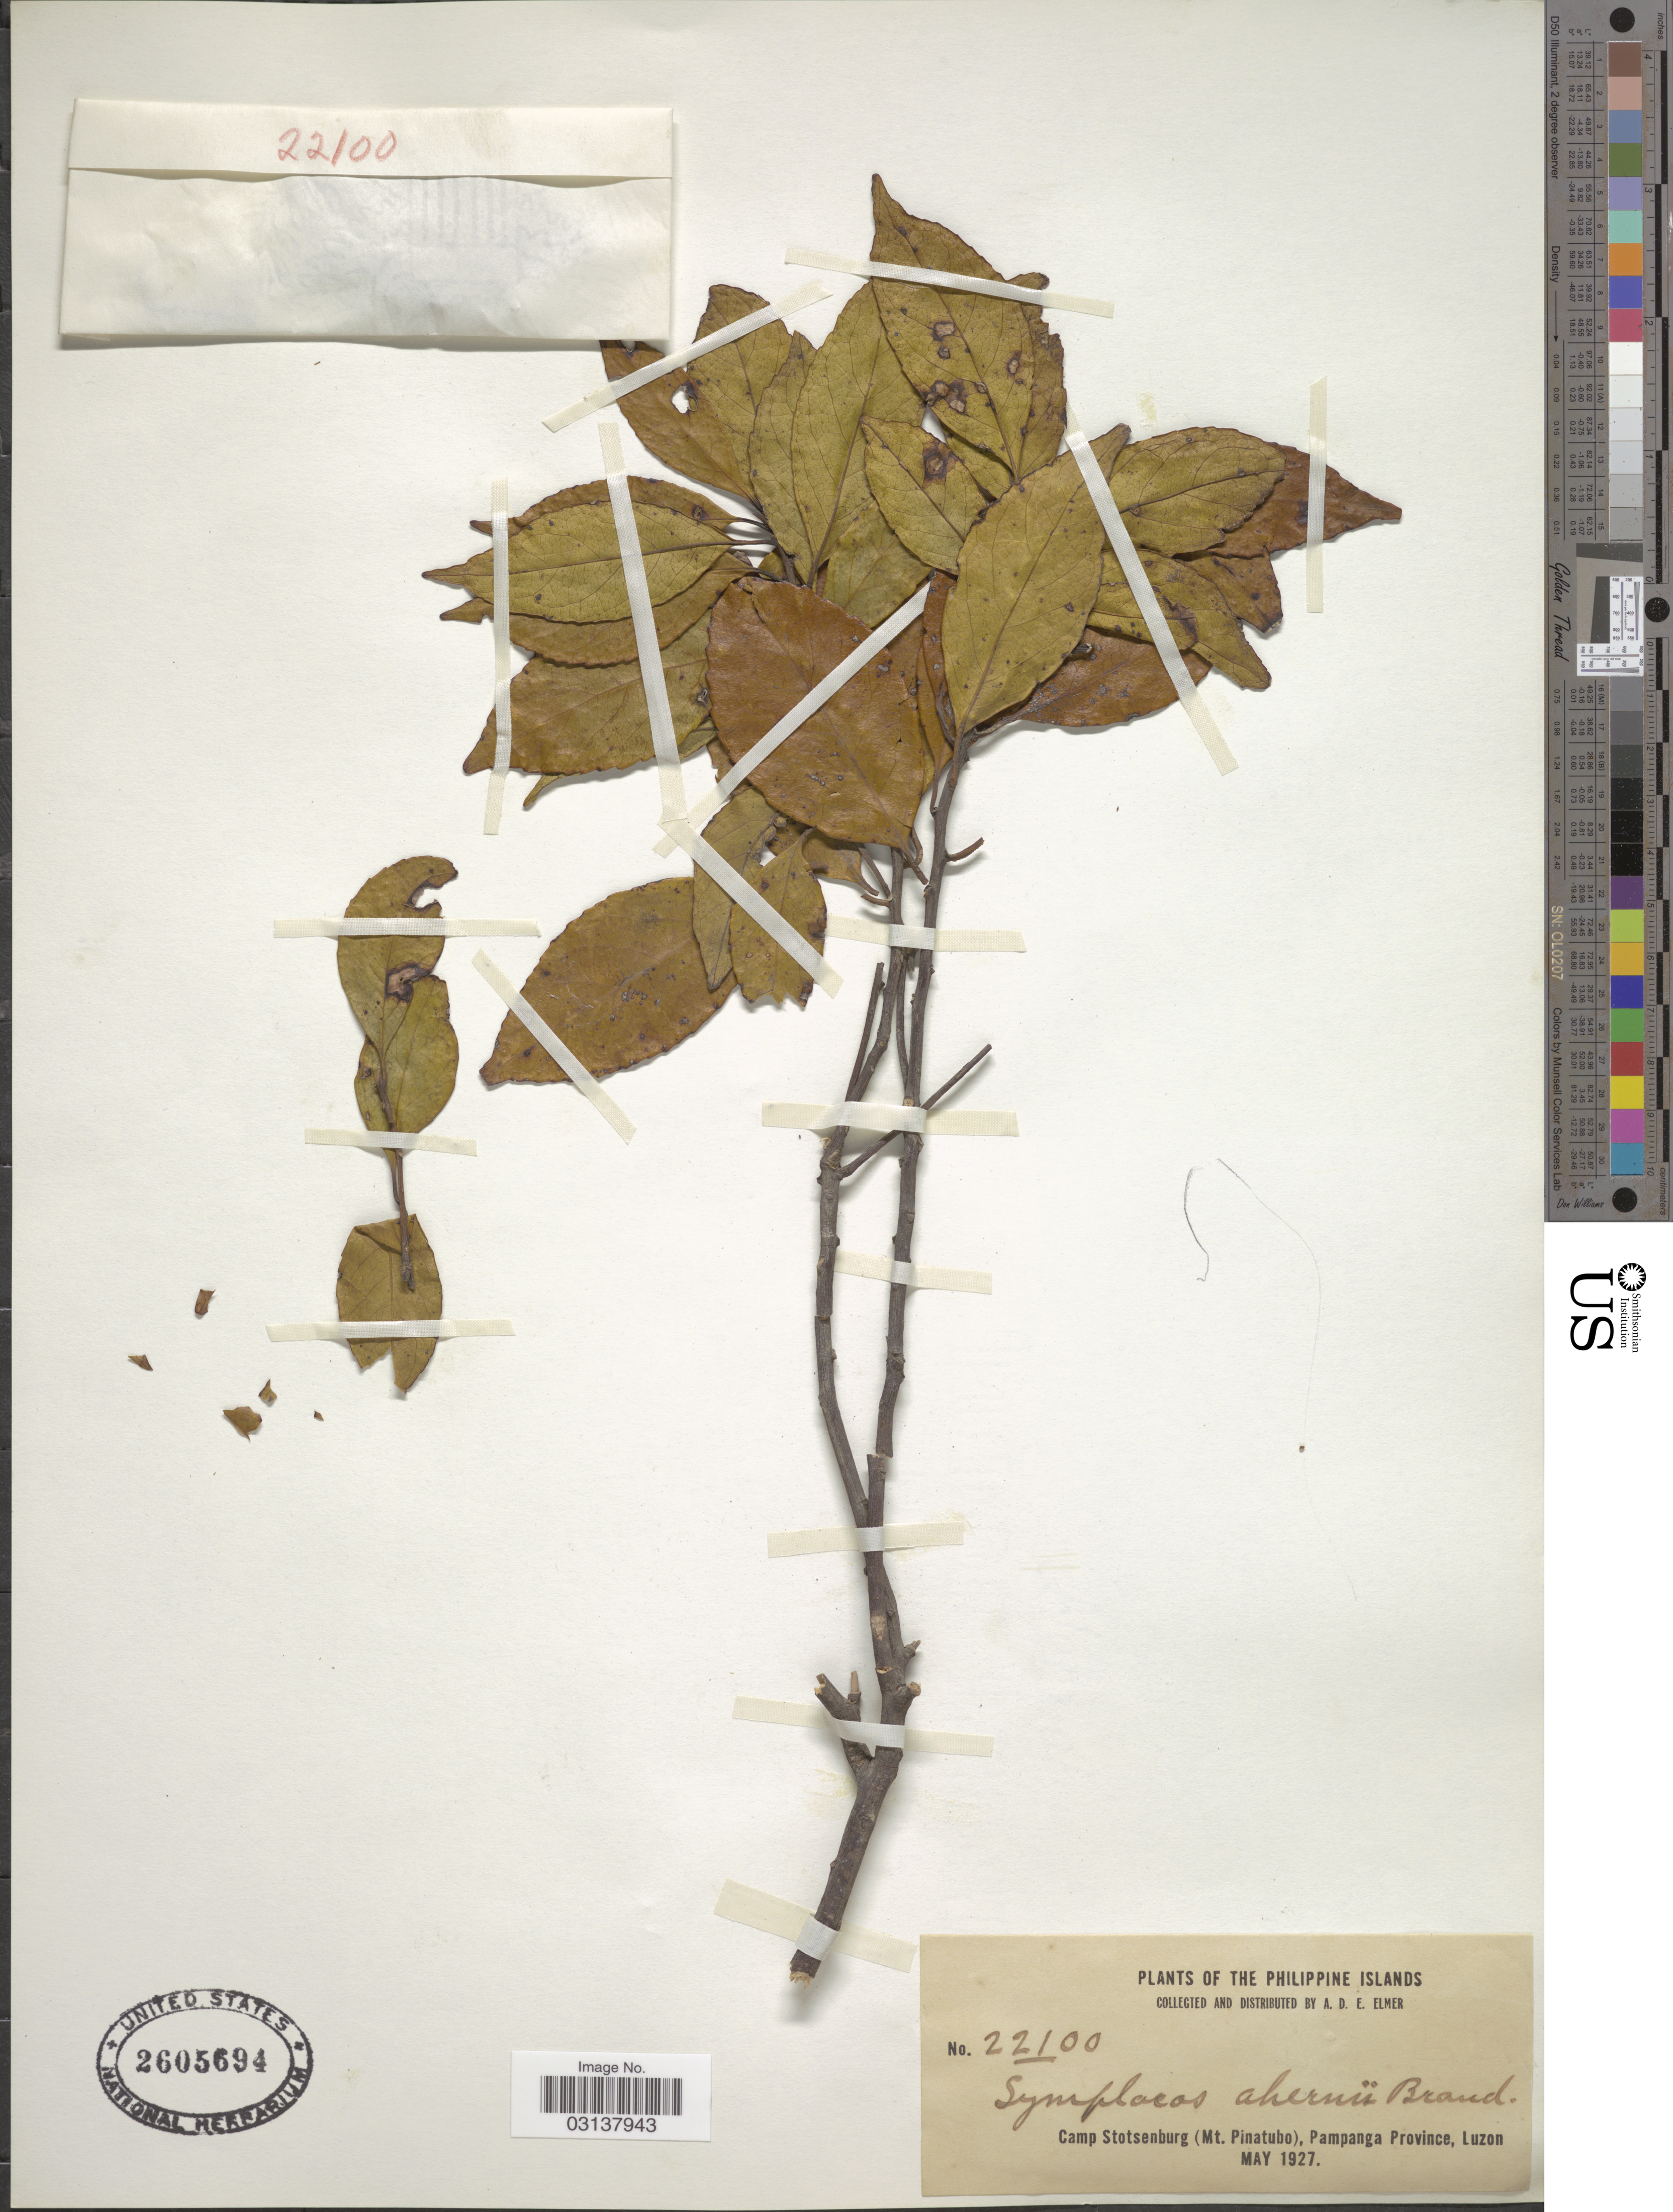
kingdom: Plantae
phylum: Tracheophyta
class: Magnoliopsida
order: Ericales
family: Symplocaceae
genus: Symplocos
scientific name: Symplocos ahernii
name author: Brand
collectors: A. D. E. Elmer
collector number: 22100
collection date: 1927-05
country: Philippines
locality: The Philippine Islands. Camp Stotsenburg (Mt. Pinatubo), Pampanga Province, Luzon.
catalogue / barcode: US 2605694